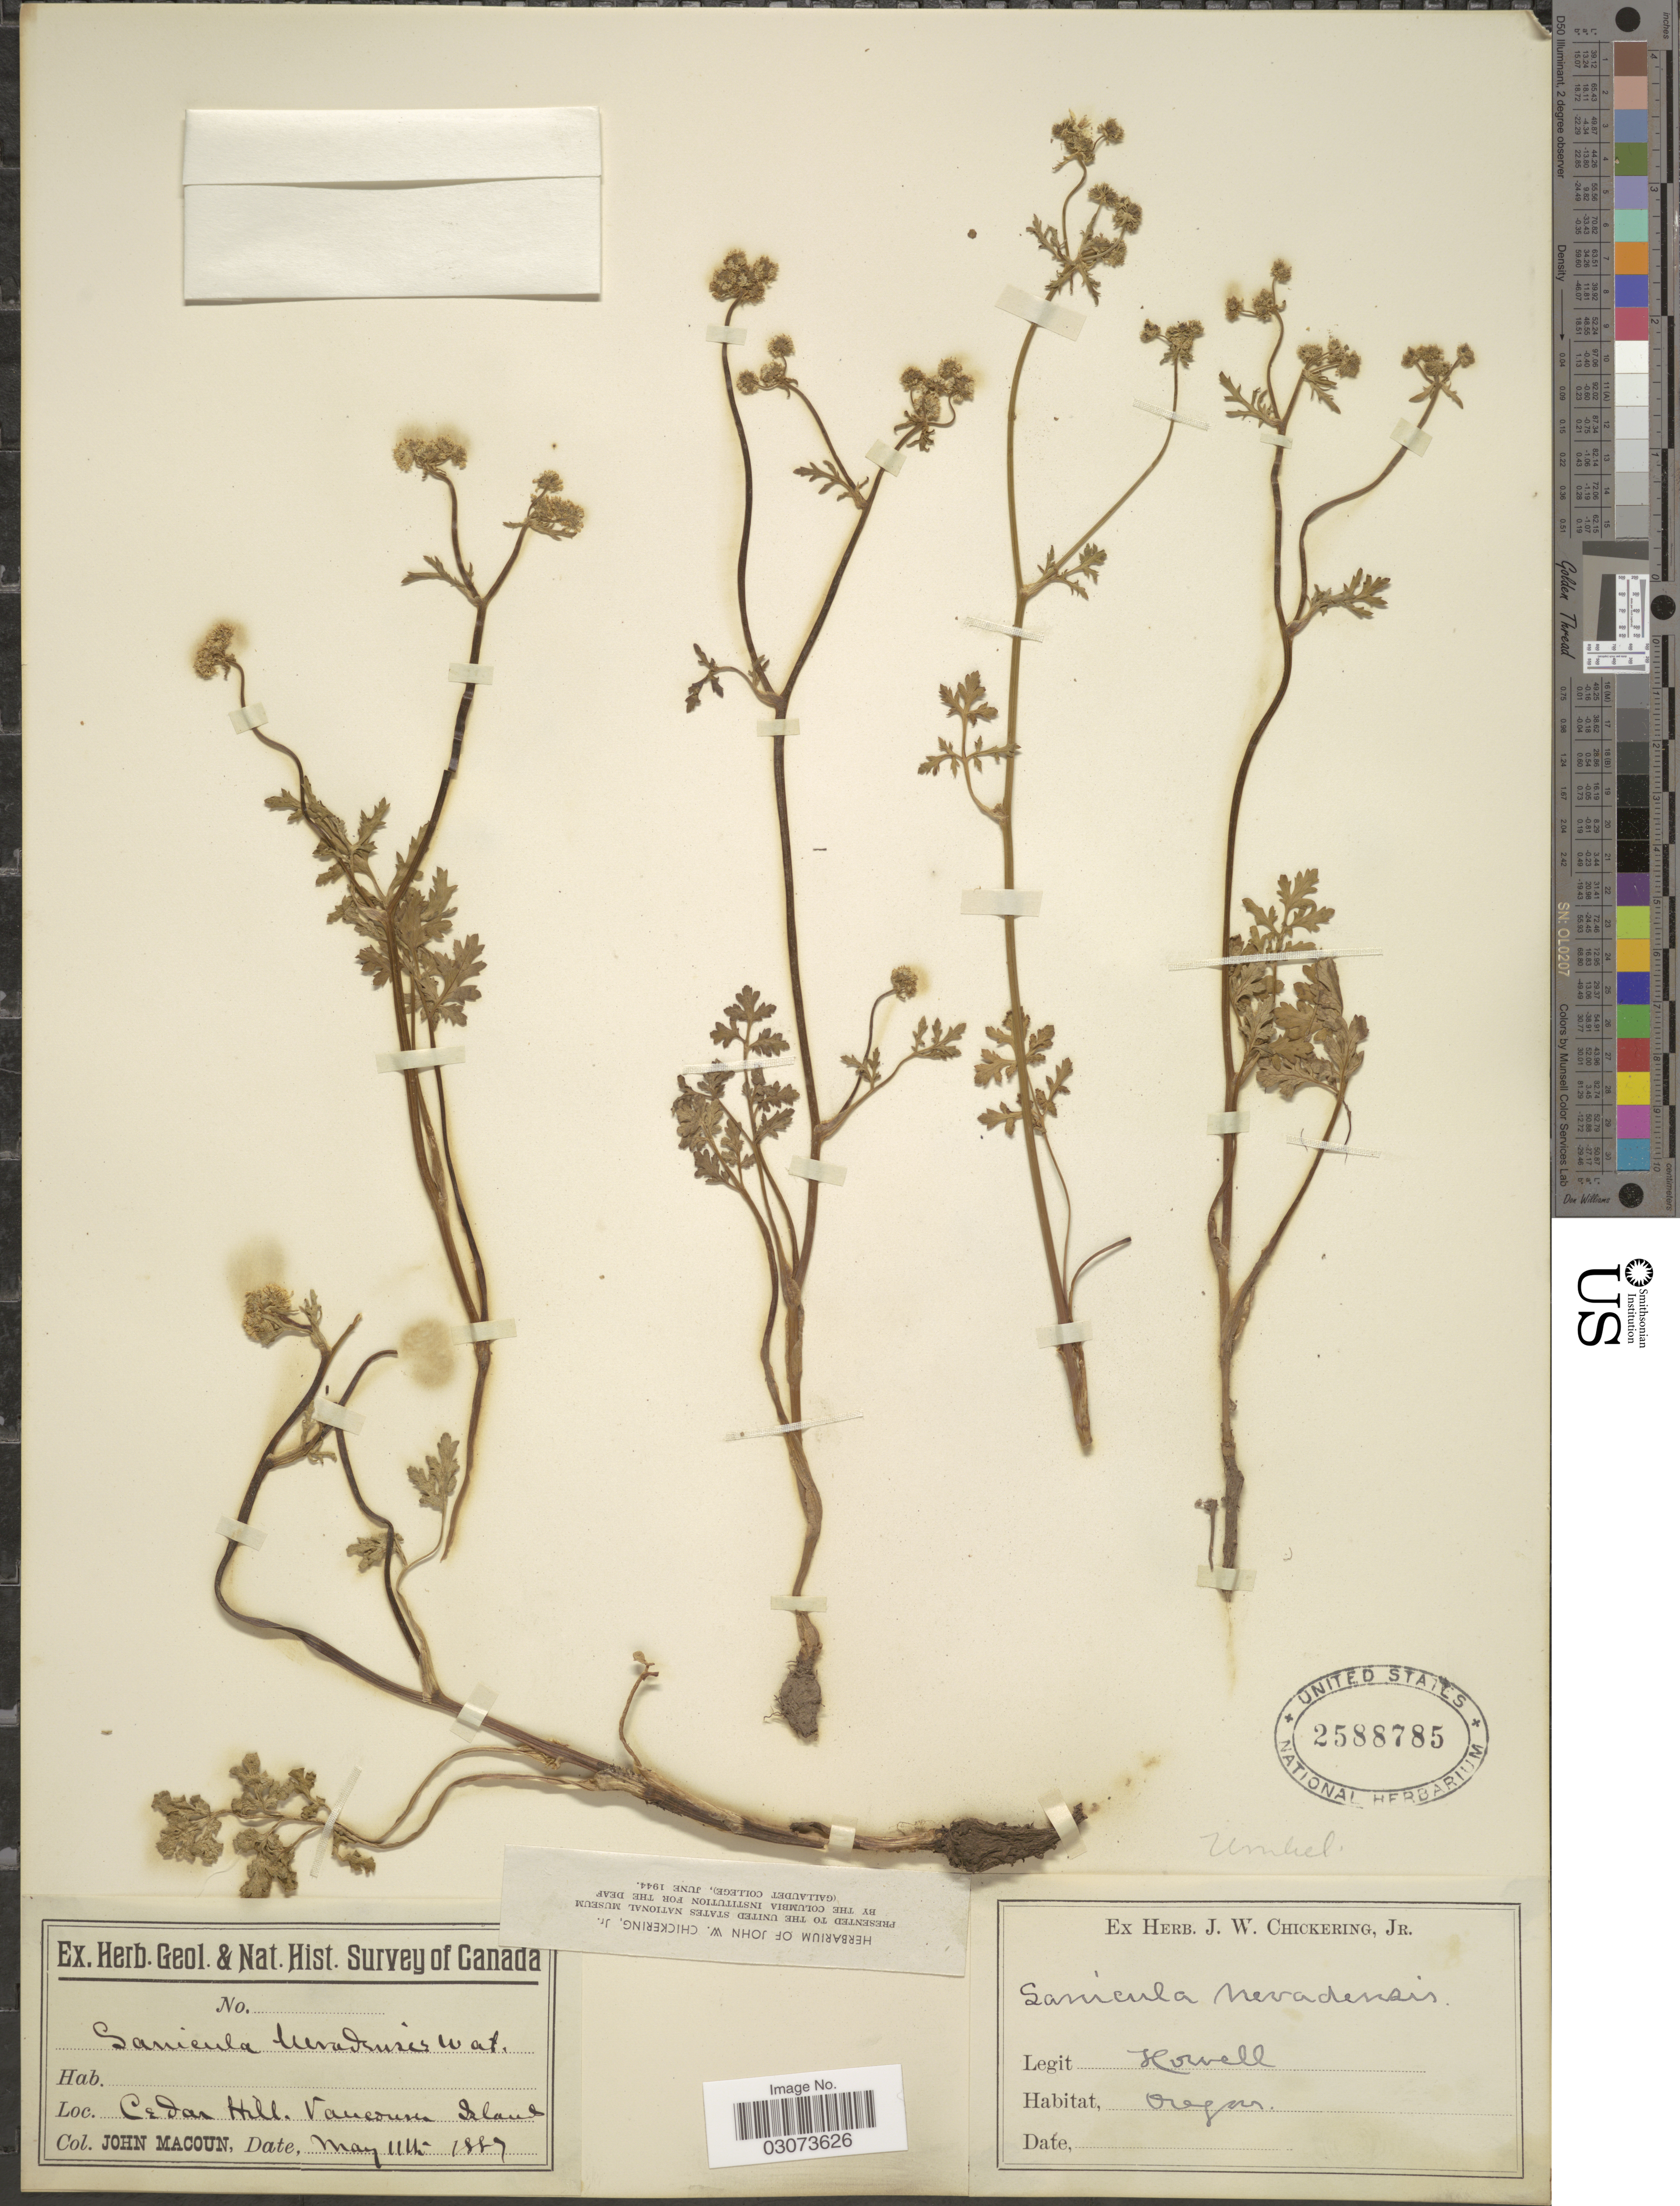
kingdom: Plantae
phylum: Tracheophyta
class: Magnoliopsida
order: Apiales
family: Apiaceae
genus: Sanicula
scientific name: Sanicula graveolens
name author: Poepp. ex DC.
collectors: -. Howell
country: United States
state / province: Oregon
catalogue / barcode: US 2588785-2